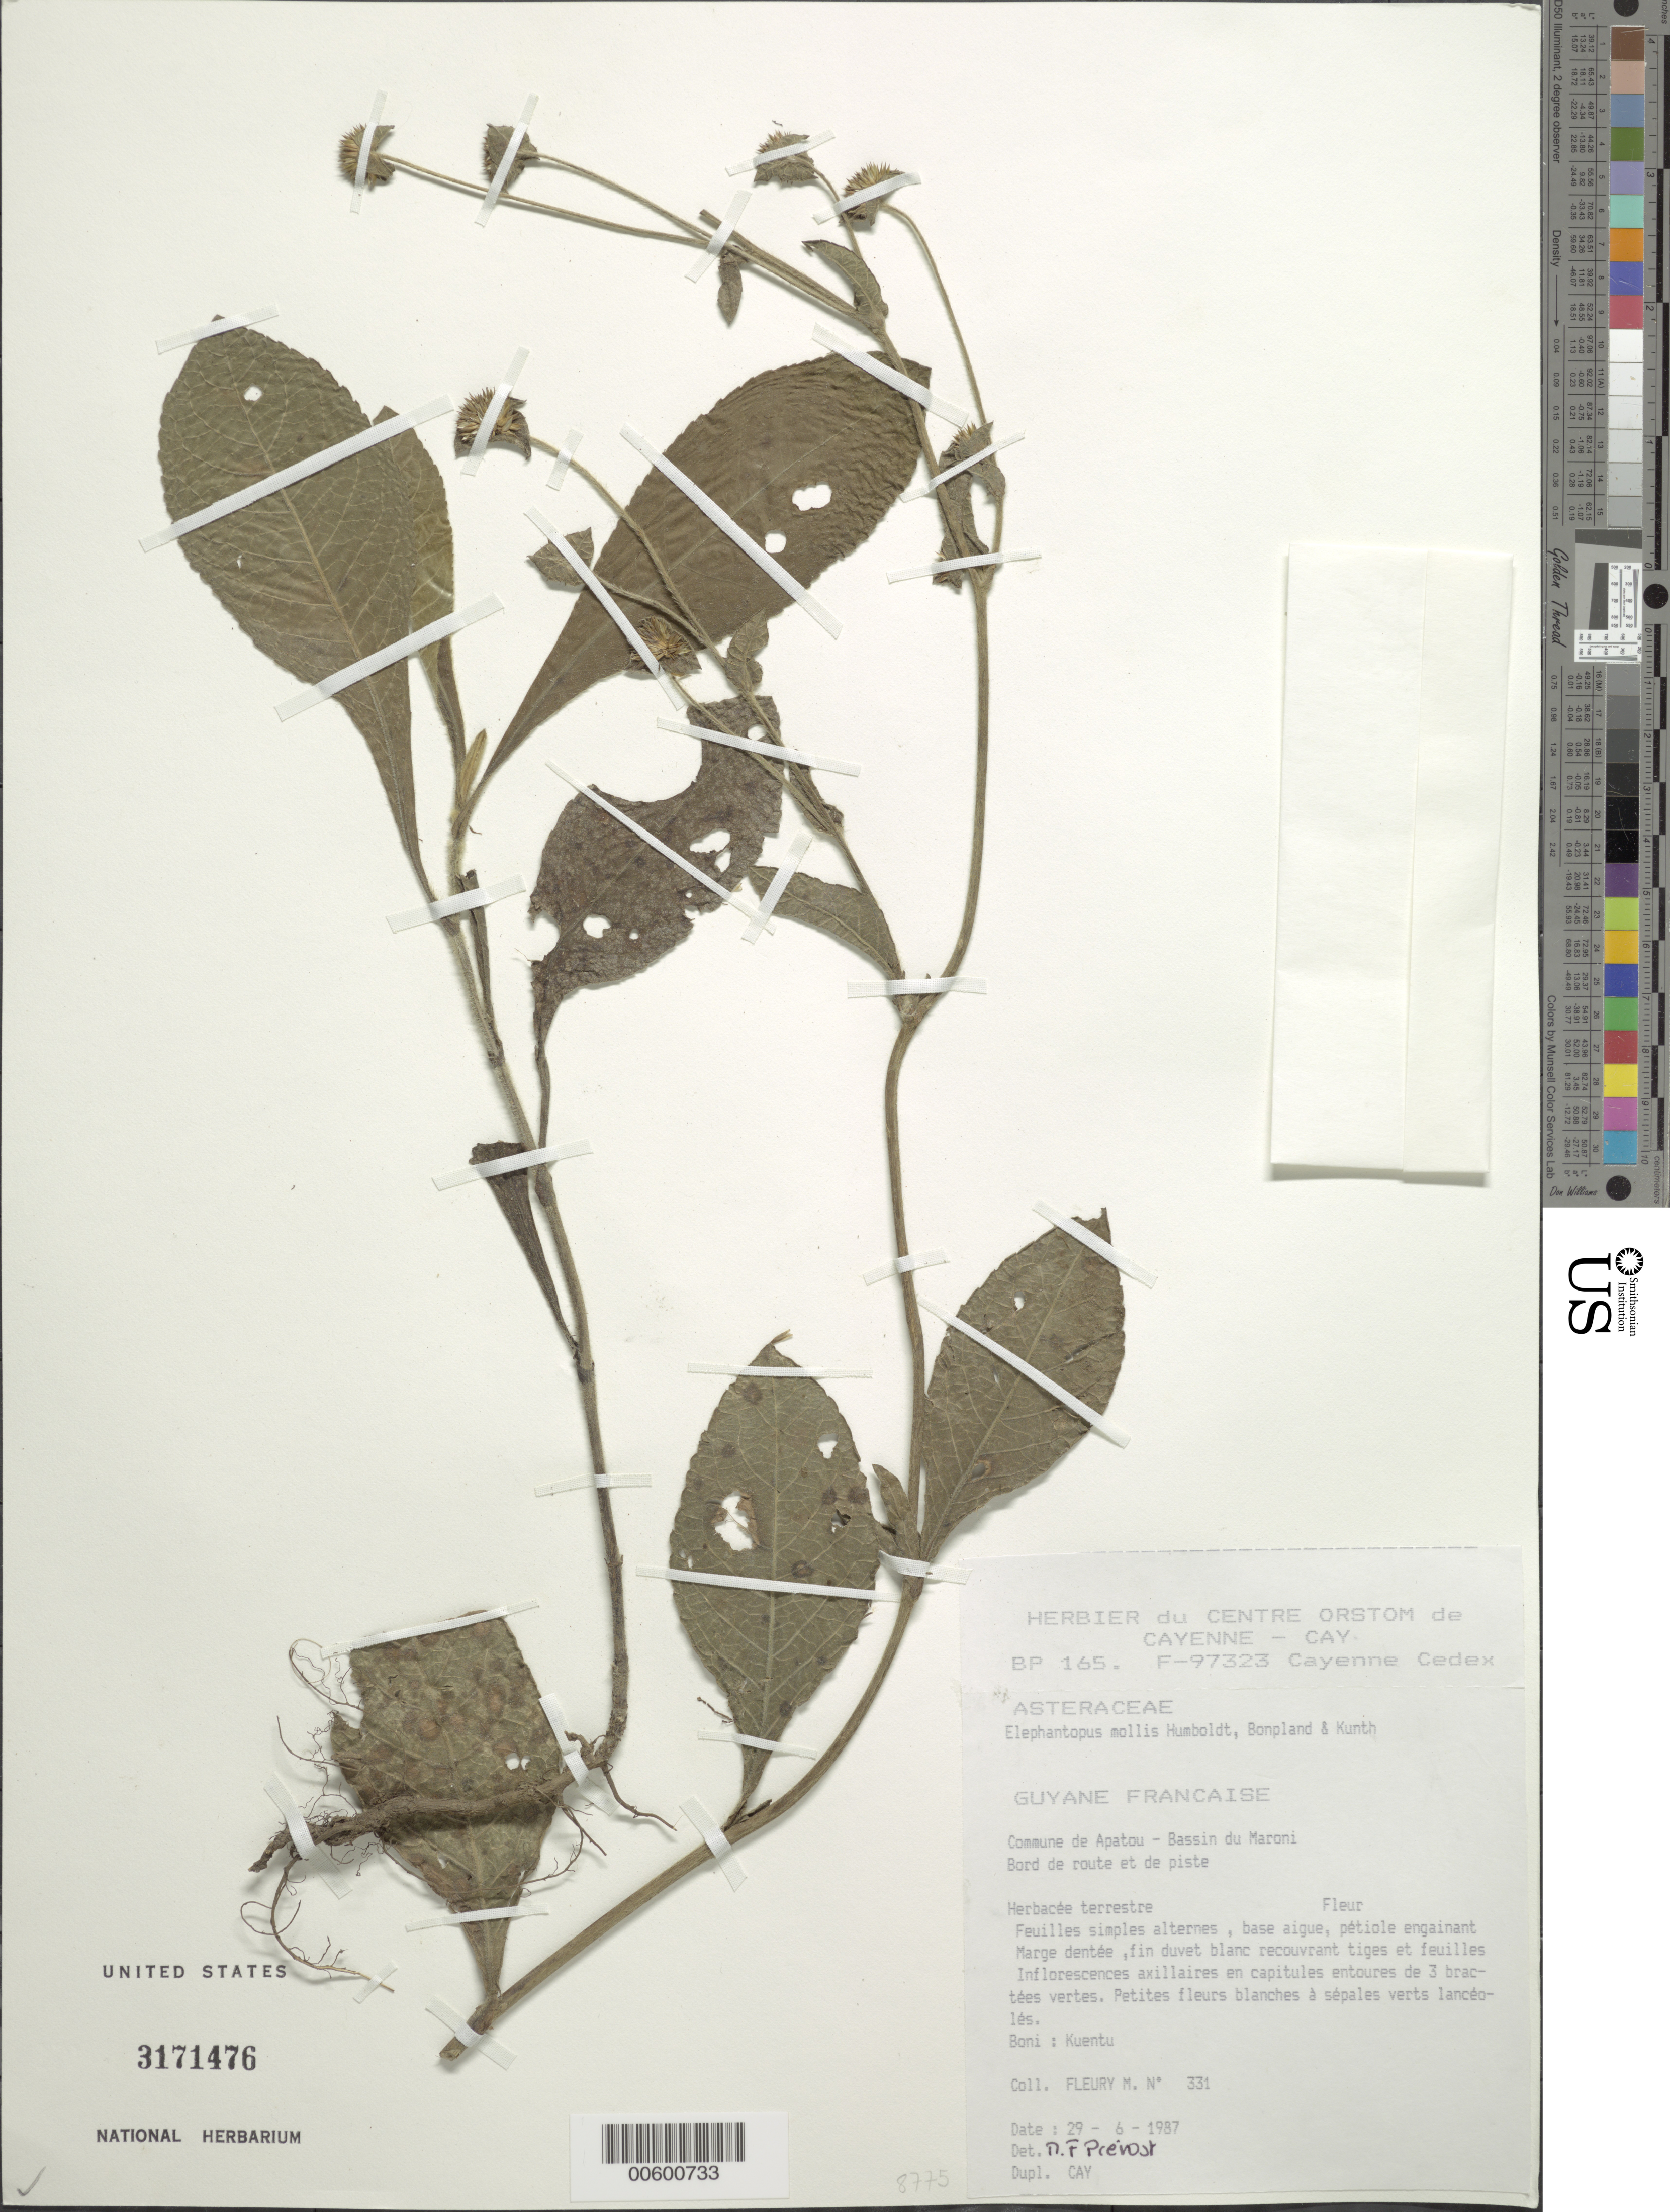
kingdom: Plantae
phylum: Tracheophyta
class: Magnoliopsida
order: Asterales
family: Asteraceae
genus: Elephantopus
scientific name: Elephantopus mollis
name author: Kunth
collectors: M. Fleury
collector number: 331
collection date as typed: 29-Jun-87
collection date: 1987-06-29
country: French Guiana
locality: Commune d'Apatou, Bassin du Maroni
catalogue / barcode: US 3171476